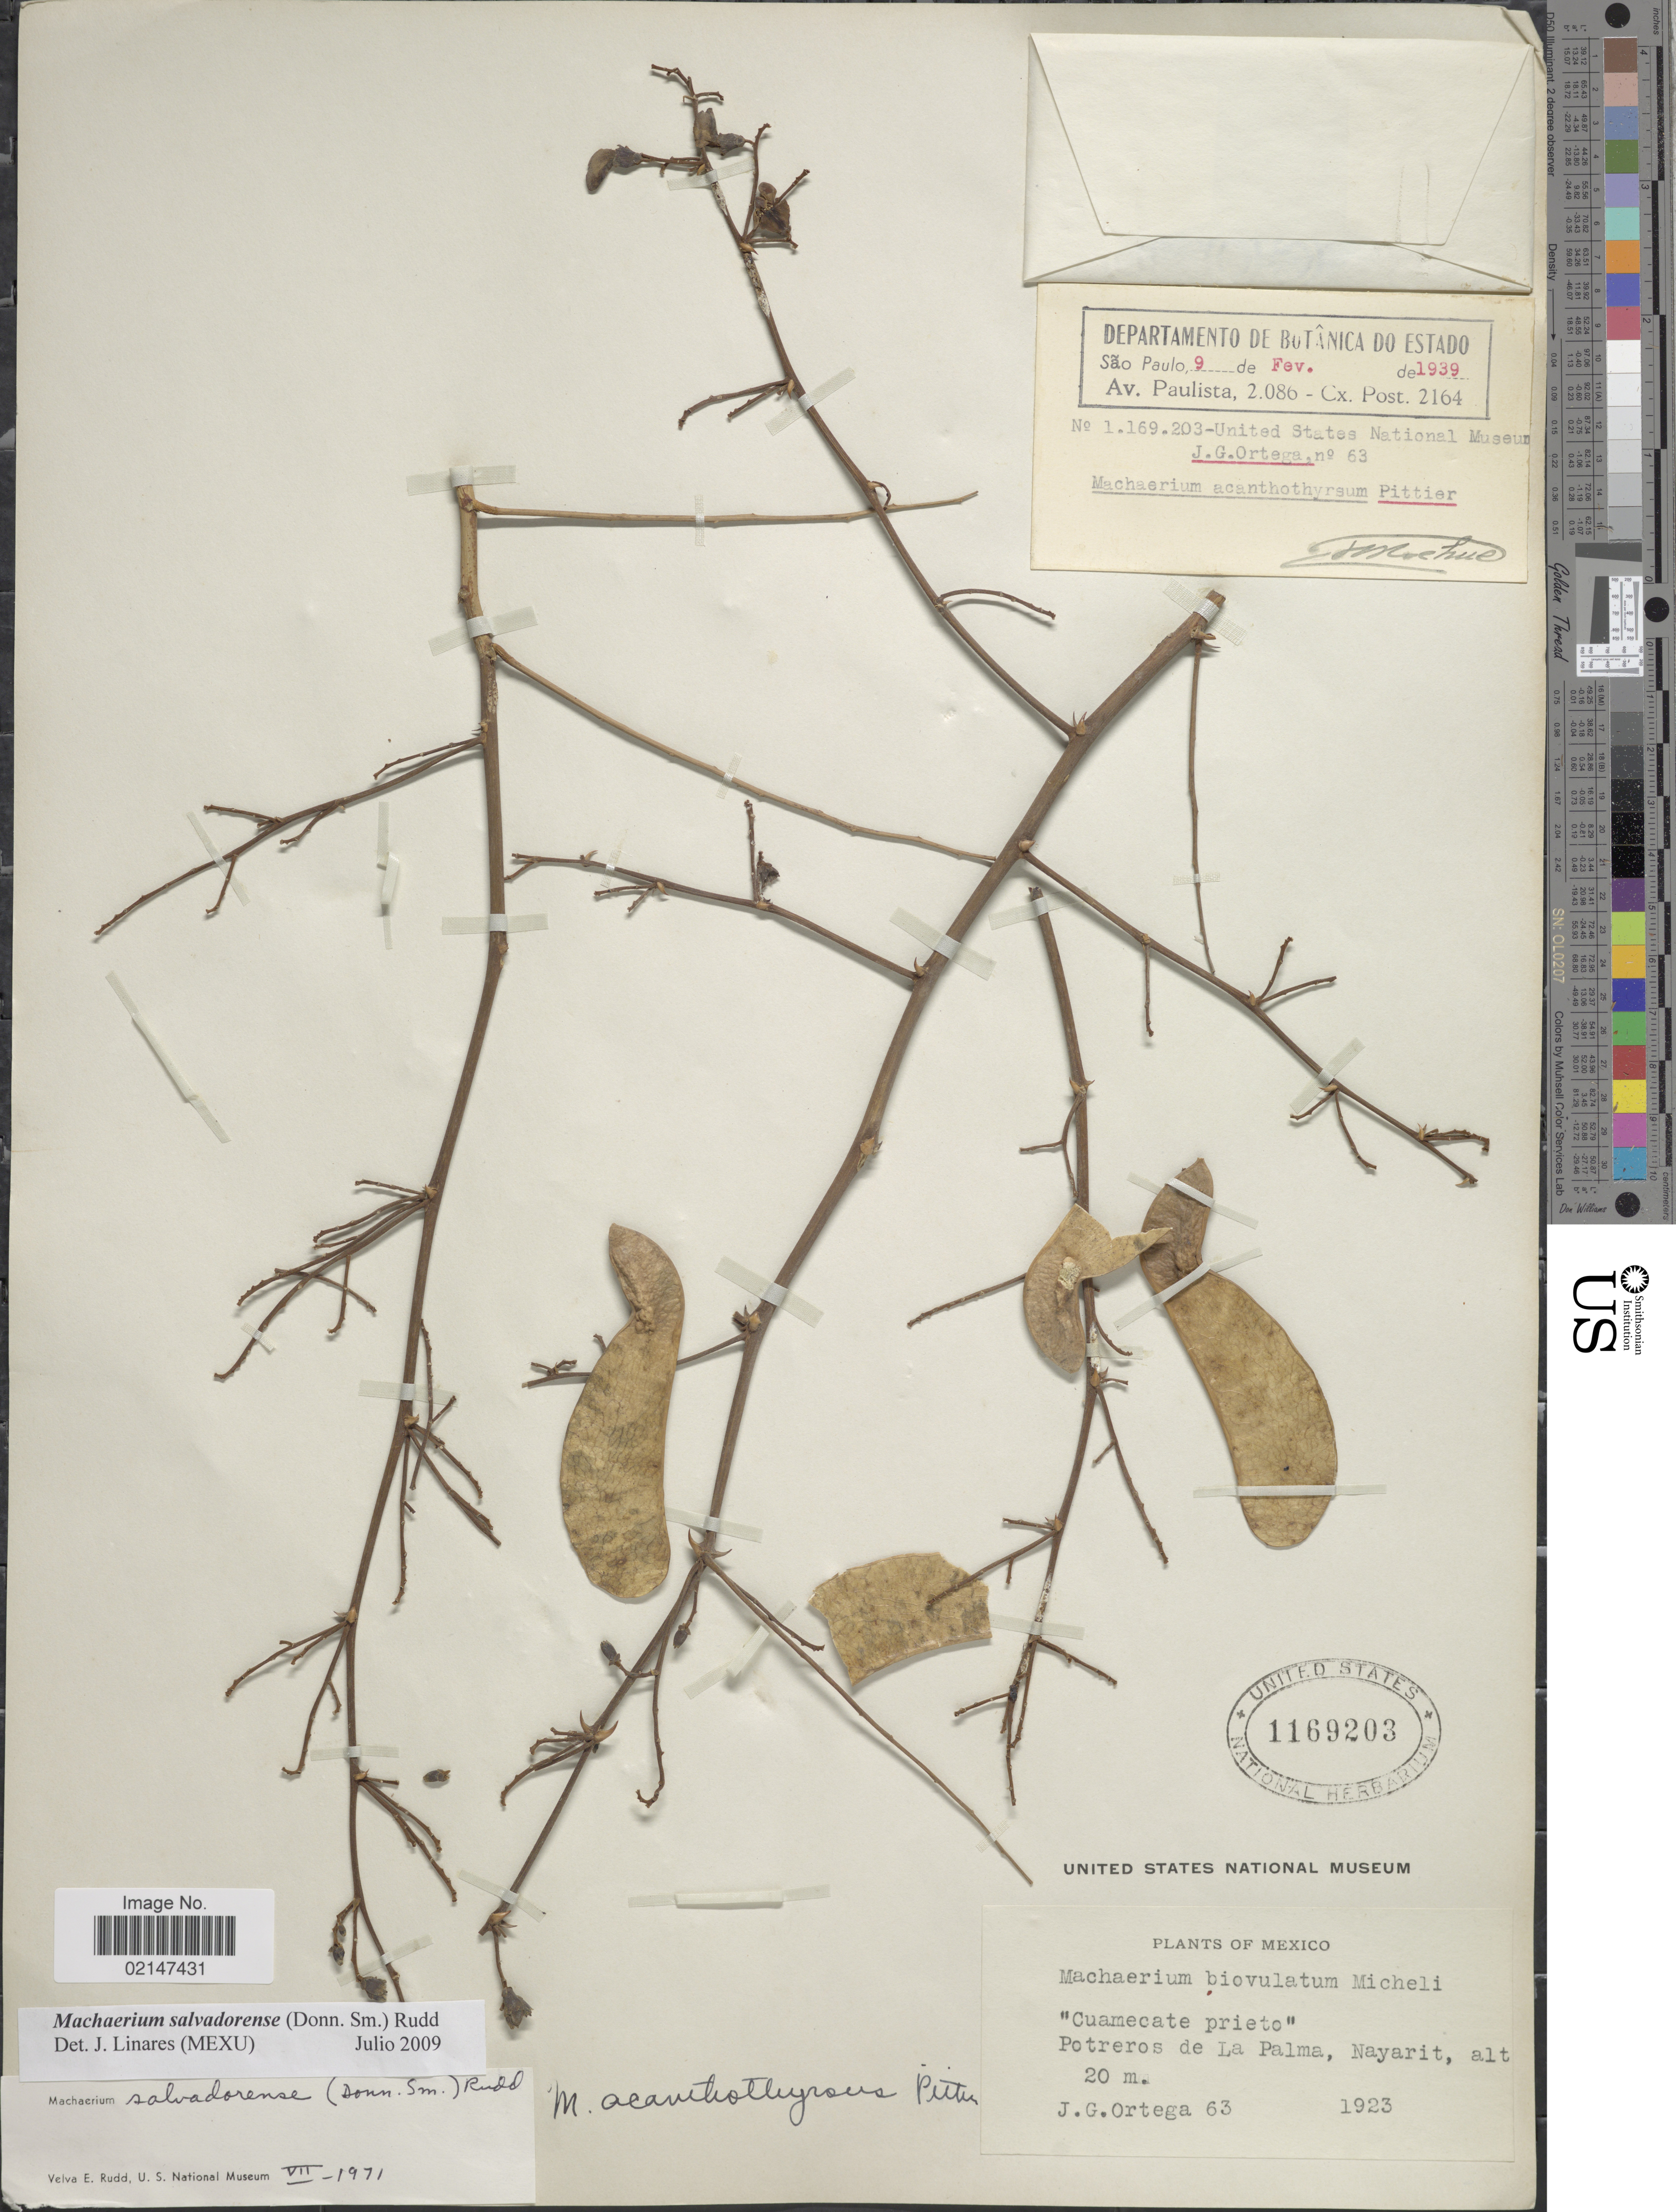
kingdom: Plantae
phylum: Tracheophyta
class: Magnoliopsida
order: Fabales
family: Fabaceae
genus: Machaerium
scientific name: Machaerium salvadorense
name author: (Donn. Sm.) Rudd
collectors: J. Ortega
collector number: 63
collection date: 1923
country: Mexico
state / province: Nayarit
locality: Potreros de La Palma, Nayarit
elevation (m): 20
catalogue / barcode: US 1169203